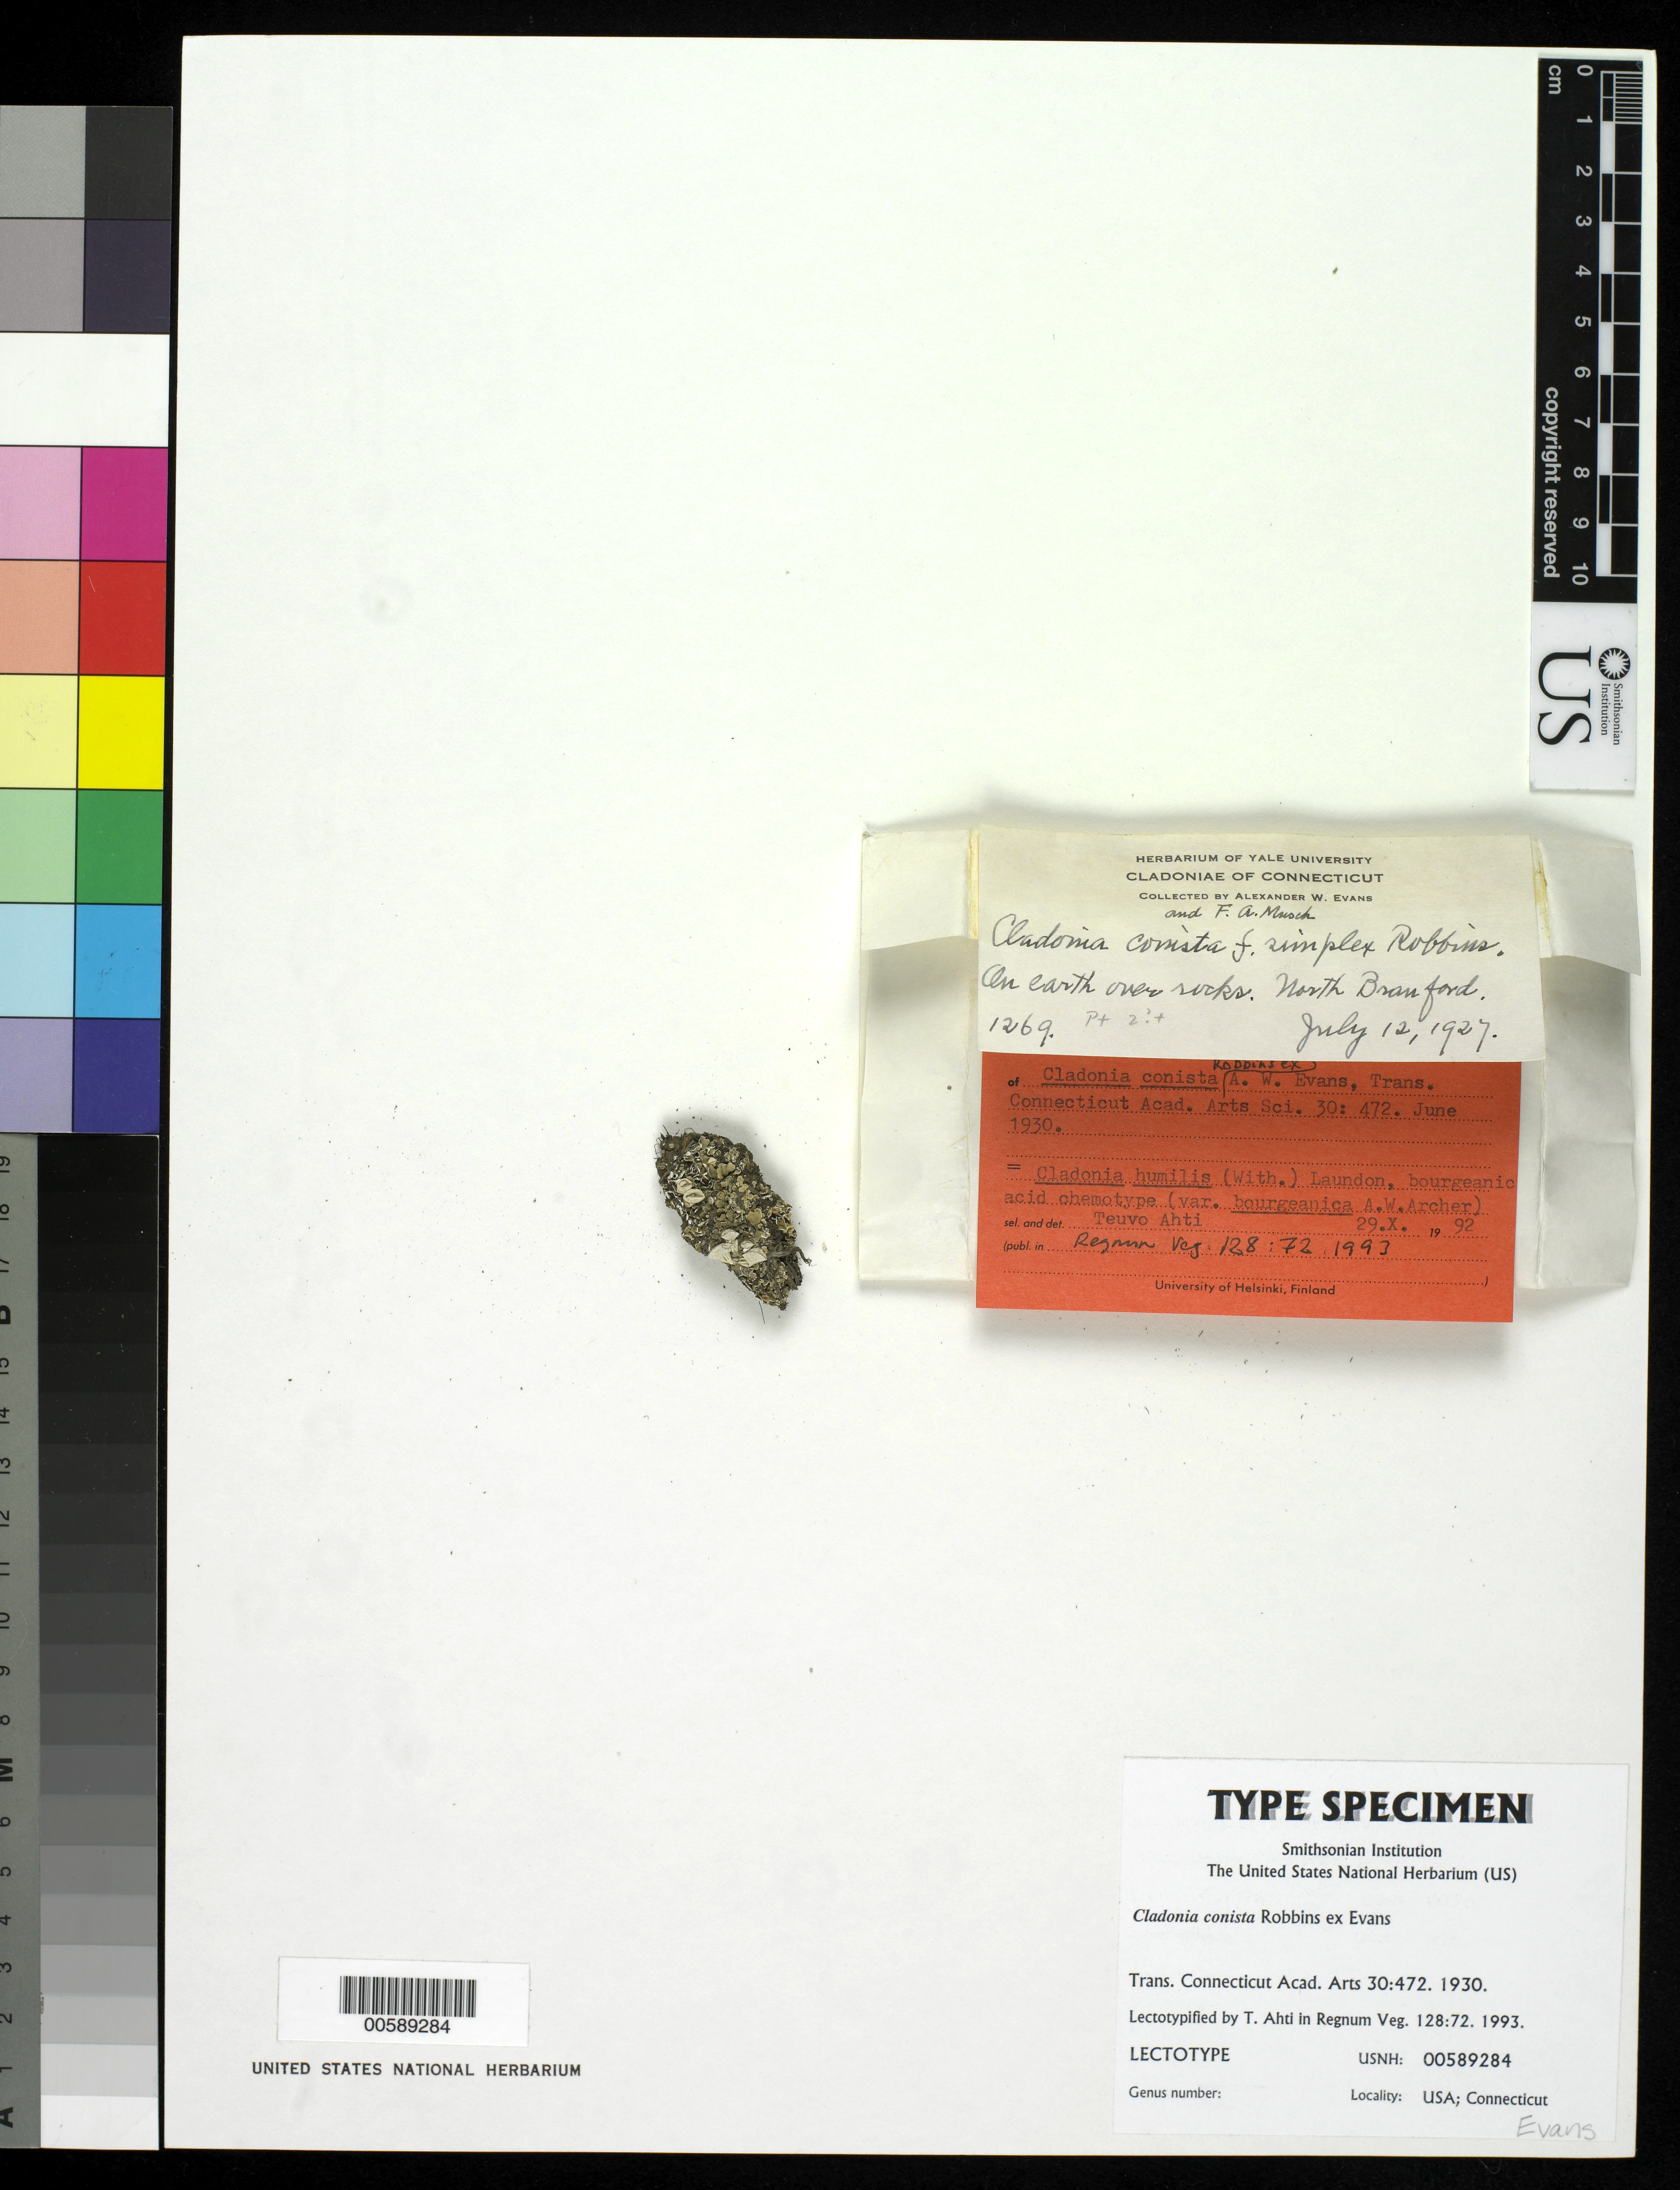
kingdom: Fungi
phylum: Ascomycota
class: Lecanoromycetes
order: Lecanorales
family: Cladoniaceae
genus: Cladonia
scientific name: Cladonia conista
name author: Robbins ex A. Evans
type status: Lectotype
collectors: A. W. Evans & F. Musch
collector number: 1269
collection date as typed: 12 Jul 1927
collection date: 1927-07-12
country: United States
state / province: Connecticut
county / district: New Haven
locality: North Branford.